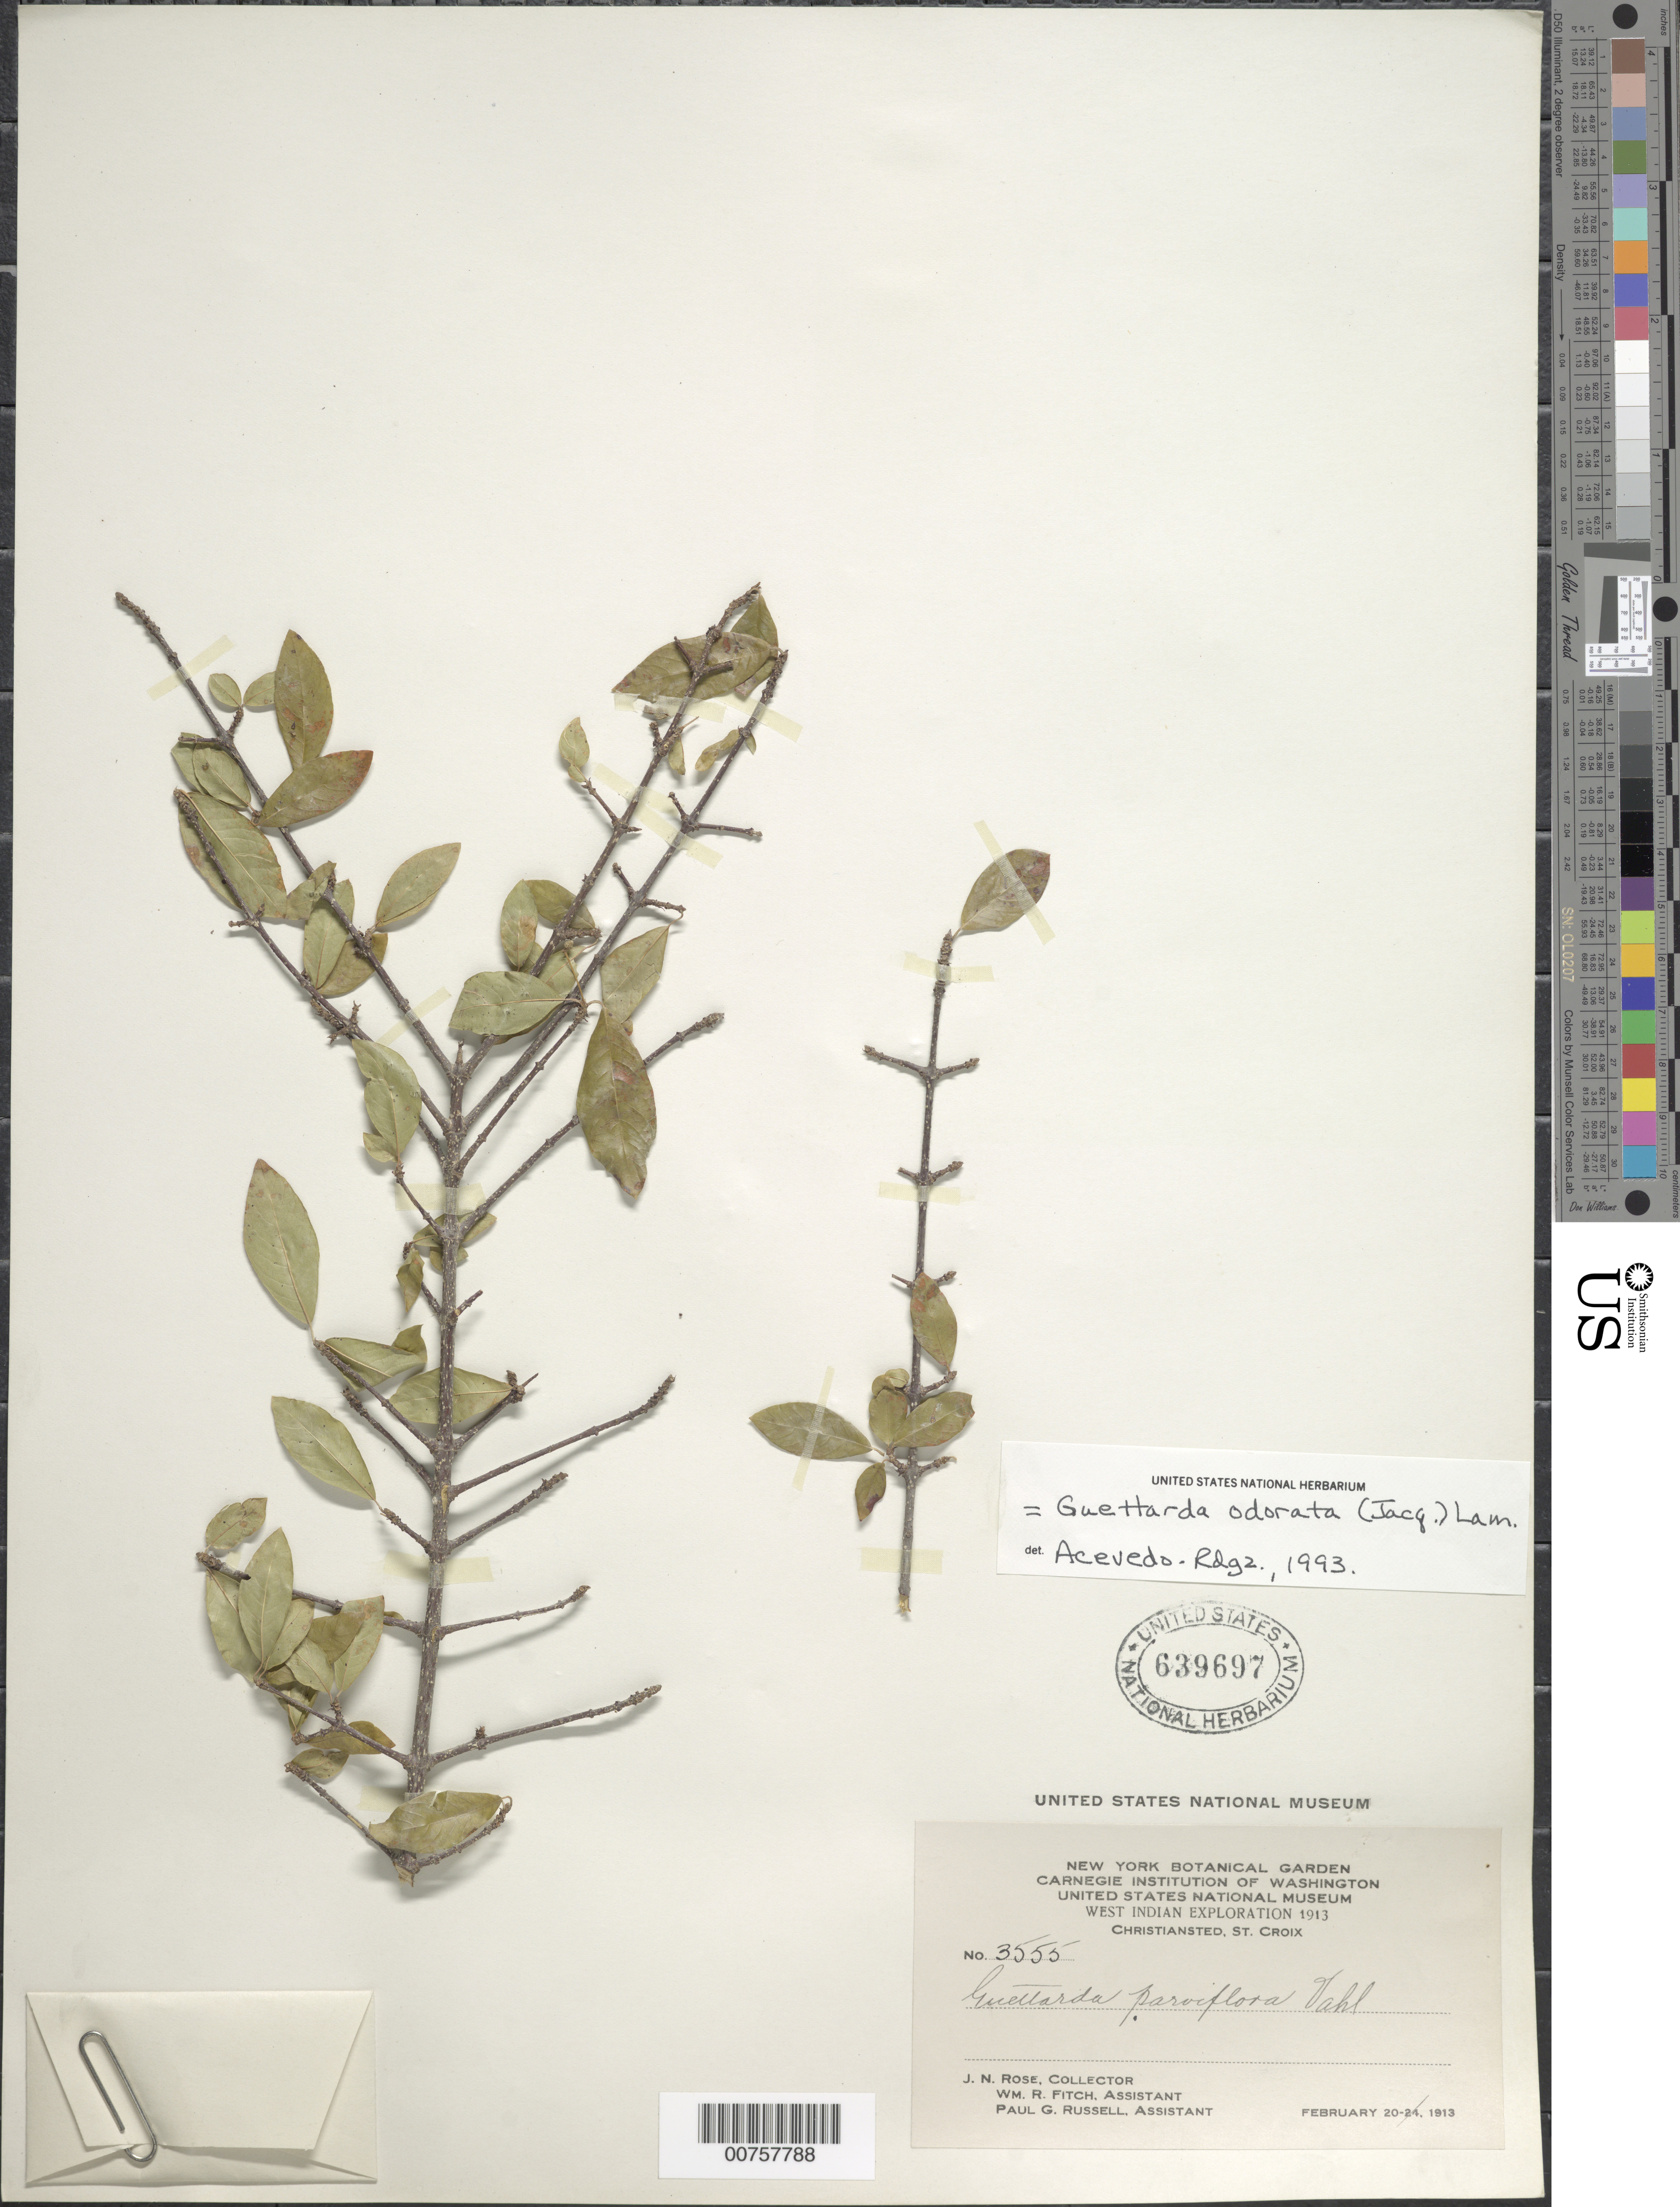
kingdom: Plantae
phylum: Tracheophyta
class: Magnoliopsida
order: Gentianales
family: Rubiaceae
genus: Guettarda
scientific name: Guettarda odorata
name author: (Jacq.) Lam.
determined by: Acevedo-Rodríguez, P., (BOT), Smithsonian Institution - National Museum of Natural History (UNITED STATES)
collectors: J. N. Rose, W. R. Fitch & P. G. Russell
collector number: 3555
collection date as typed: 20 Feb 1913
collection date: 1913-02-20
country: U.S. Virgin Islands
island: St. Croix Island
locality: Christiansted.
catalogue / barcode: US 639697